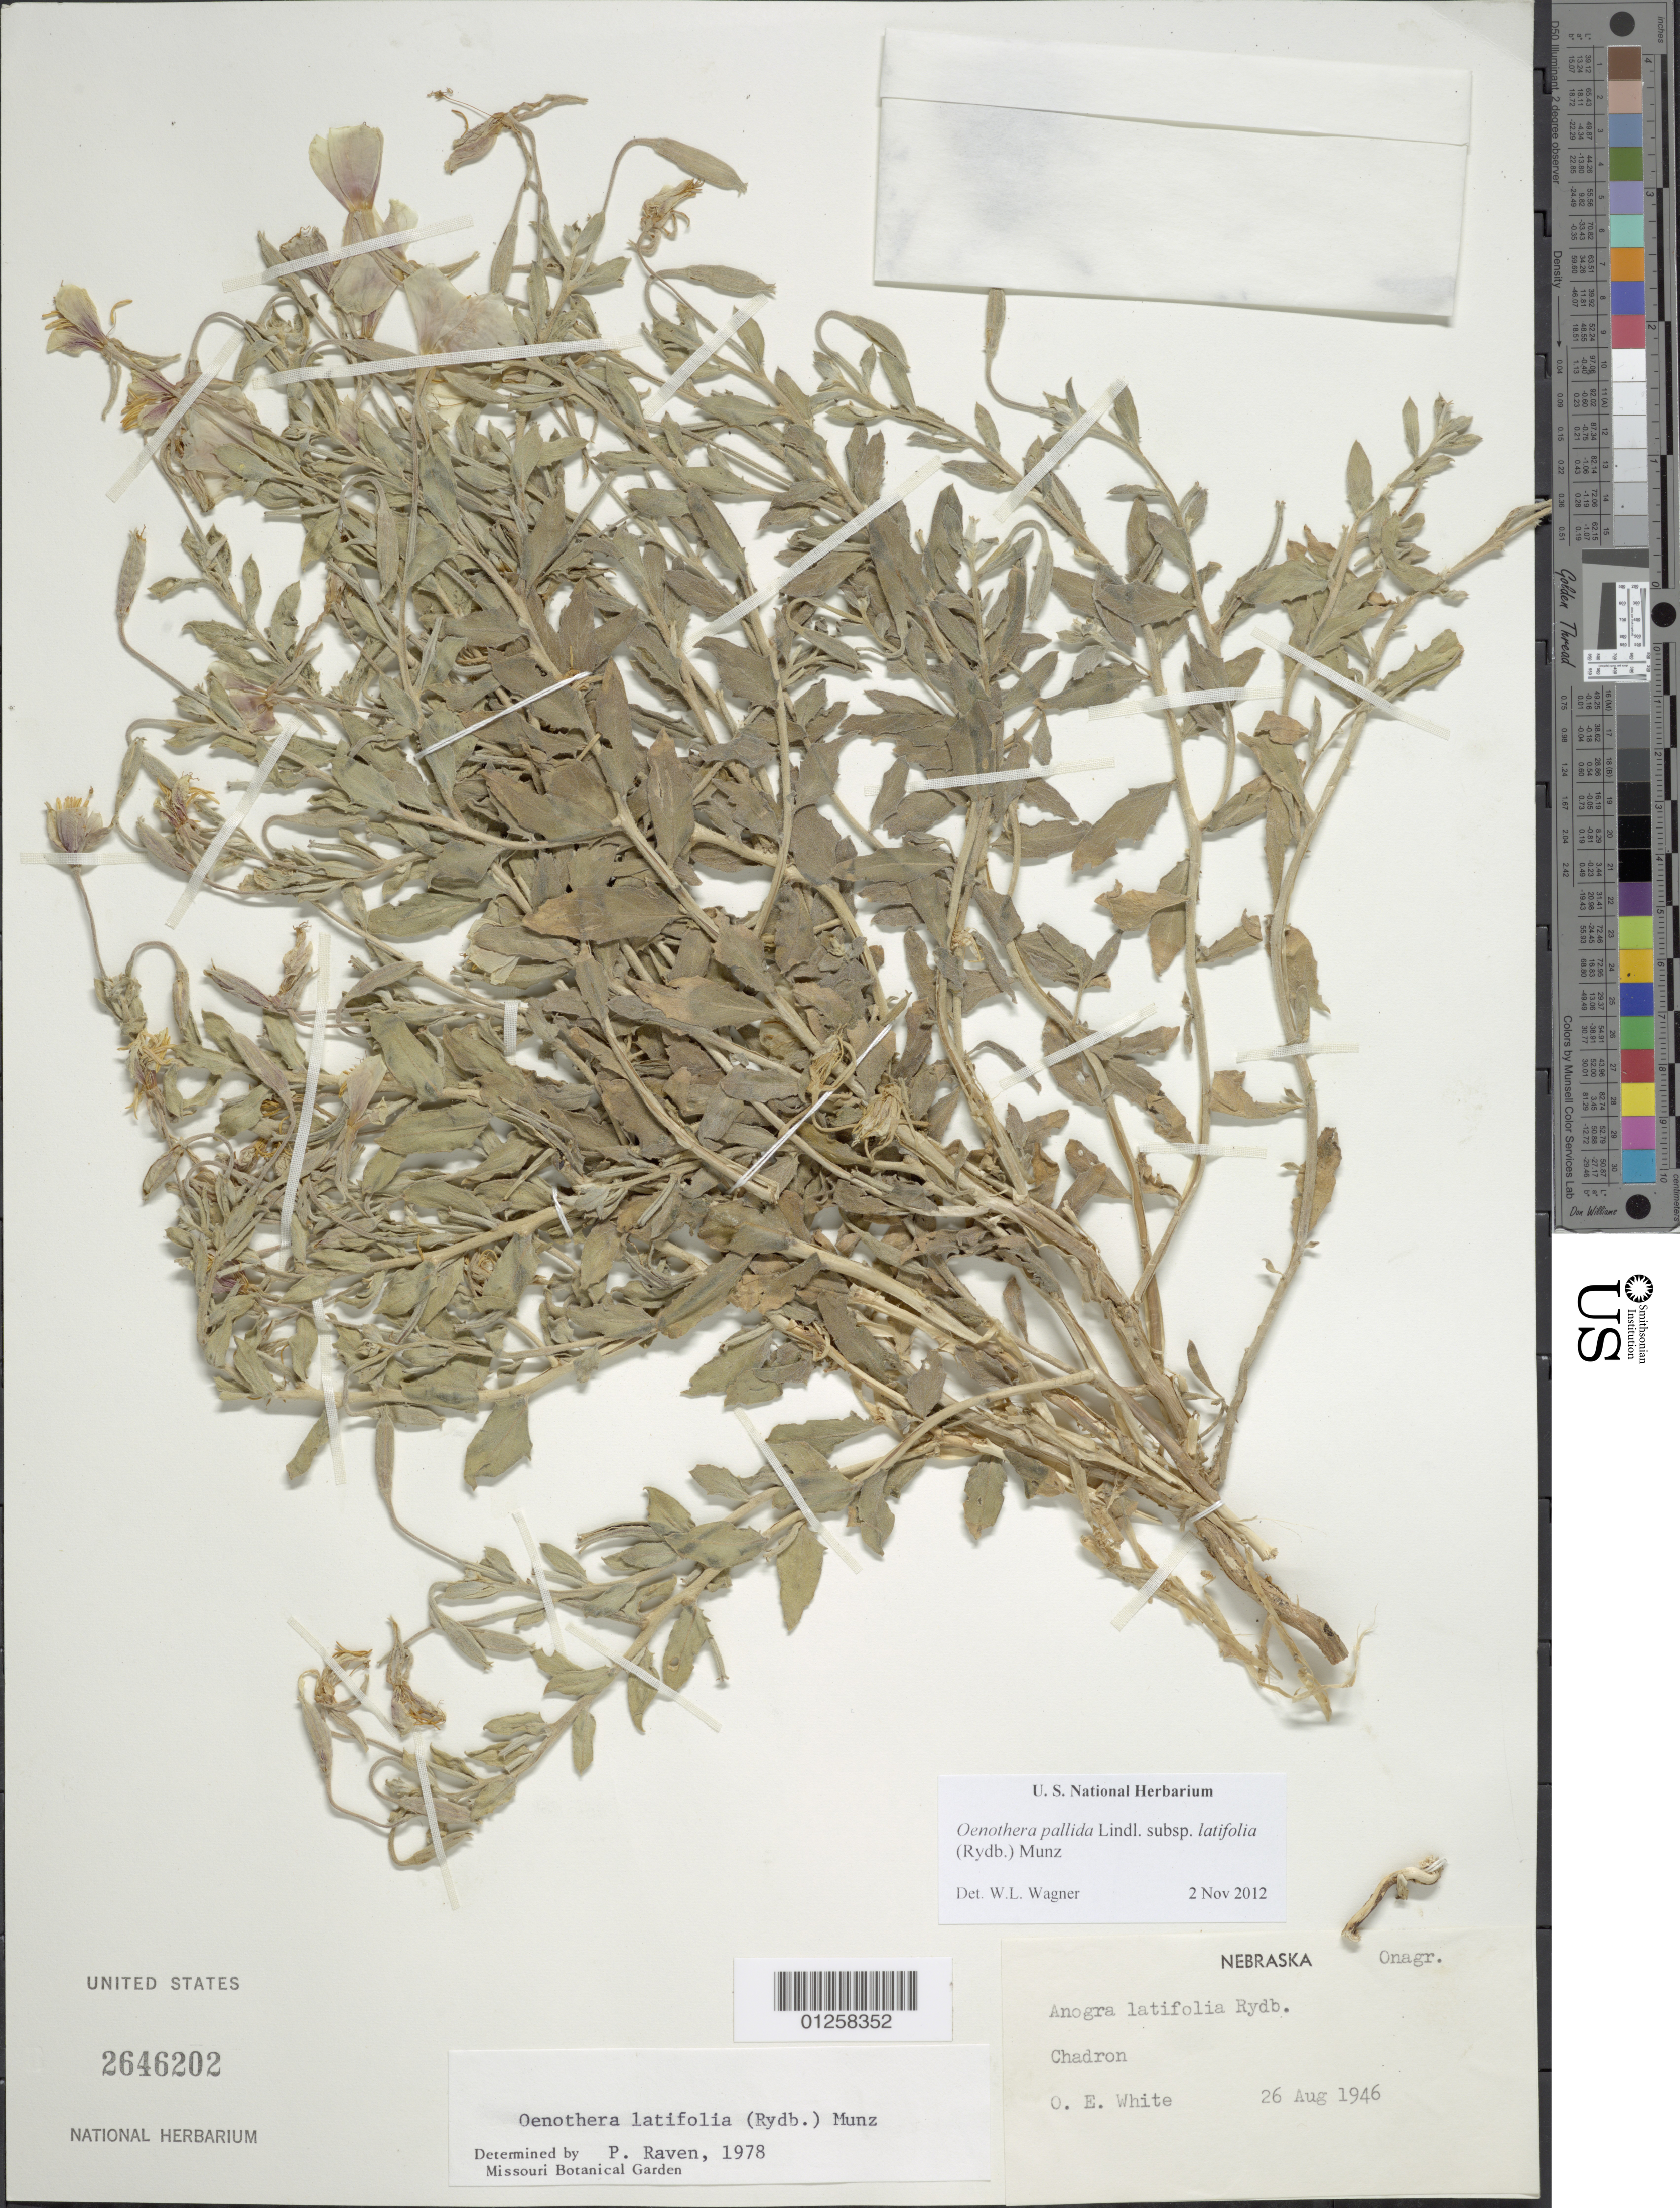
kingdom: Plantae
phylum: Tracheophyta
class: Magnoliopsida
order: Myrtales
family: Onagraceae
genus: Oenothera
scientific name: Oenothera pallida subsp. latifolia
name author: (Rydb.) Munz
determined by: Wagner, W. L., (BOT), Smithsonian Institution - National Museum of Natural History (UNITED STATES)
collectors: O. E. White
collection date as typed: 26 Aug 1946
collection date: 1946-08-26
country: United States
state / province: South Dakota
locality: Chadron.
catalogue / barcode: US 2646202